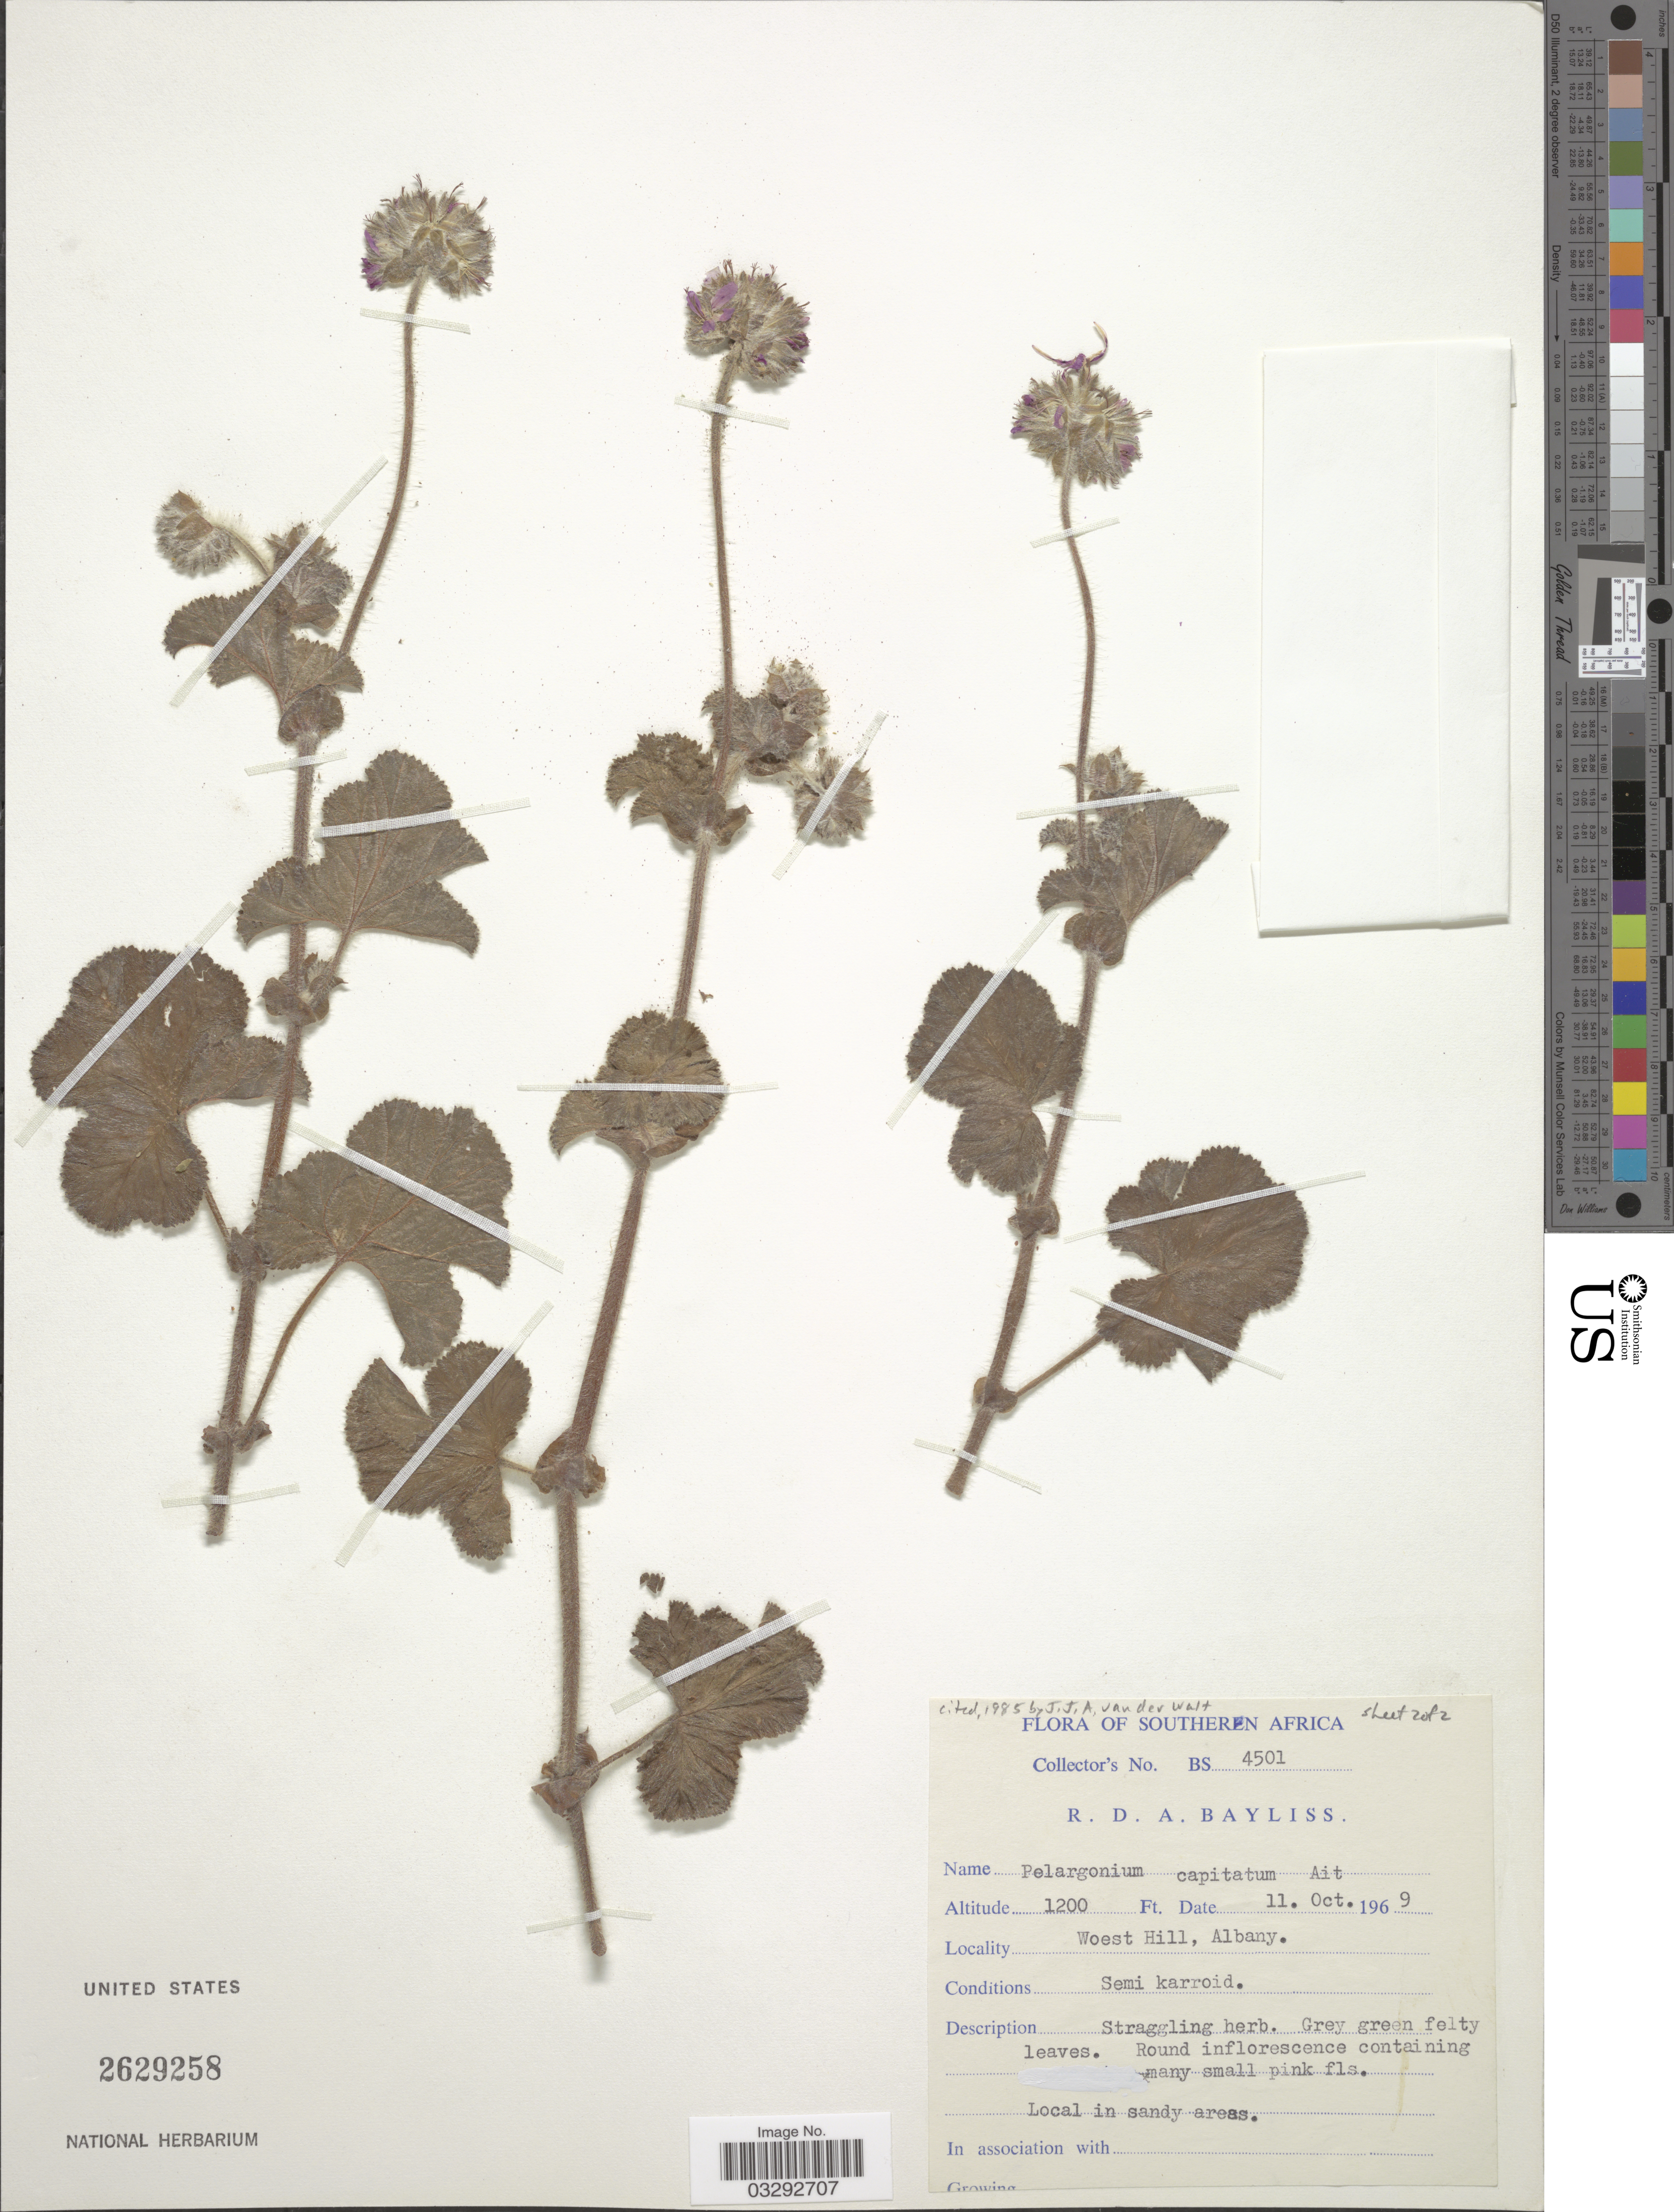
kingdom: Plantae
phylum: Tracheophyta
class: Magnoliopsida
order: Geraniales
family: Geraniaceae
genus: Pelargonium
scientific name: Pelargonium capitatum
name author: (L.) L'Hér.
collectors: R. Bayliss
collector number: BS 4501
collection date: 1969-10-11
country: South Africa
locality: Southern Africa. Woest Hill, Albany.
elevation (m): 366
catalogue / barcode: US 2629258